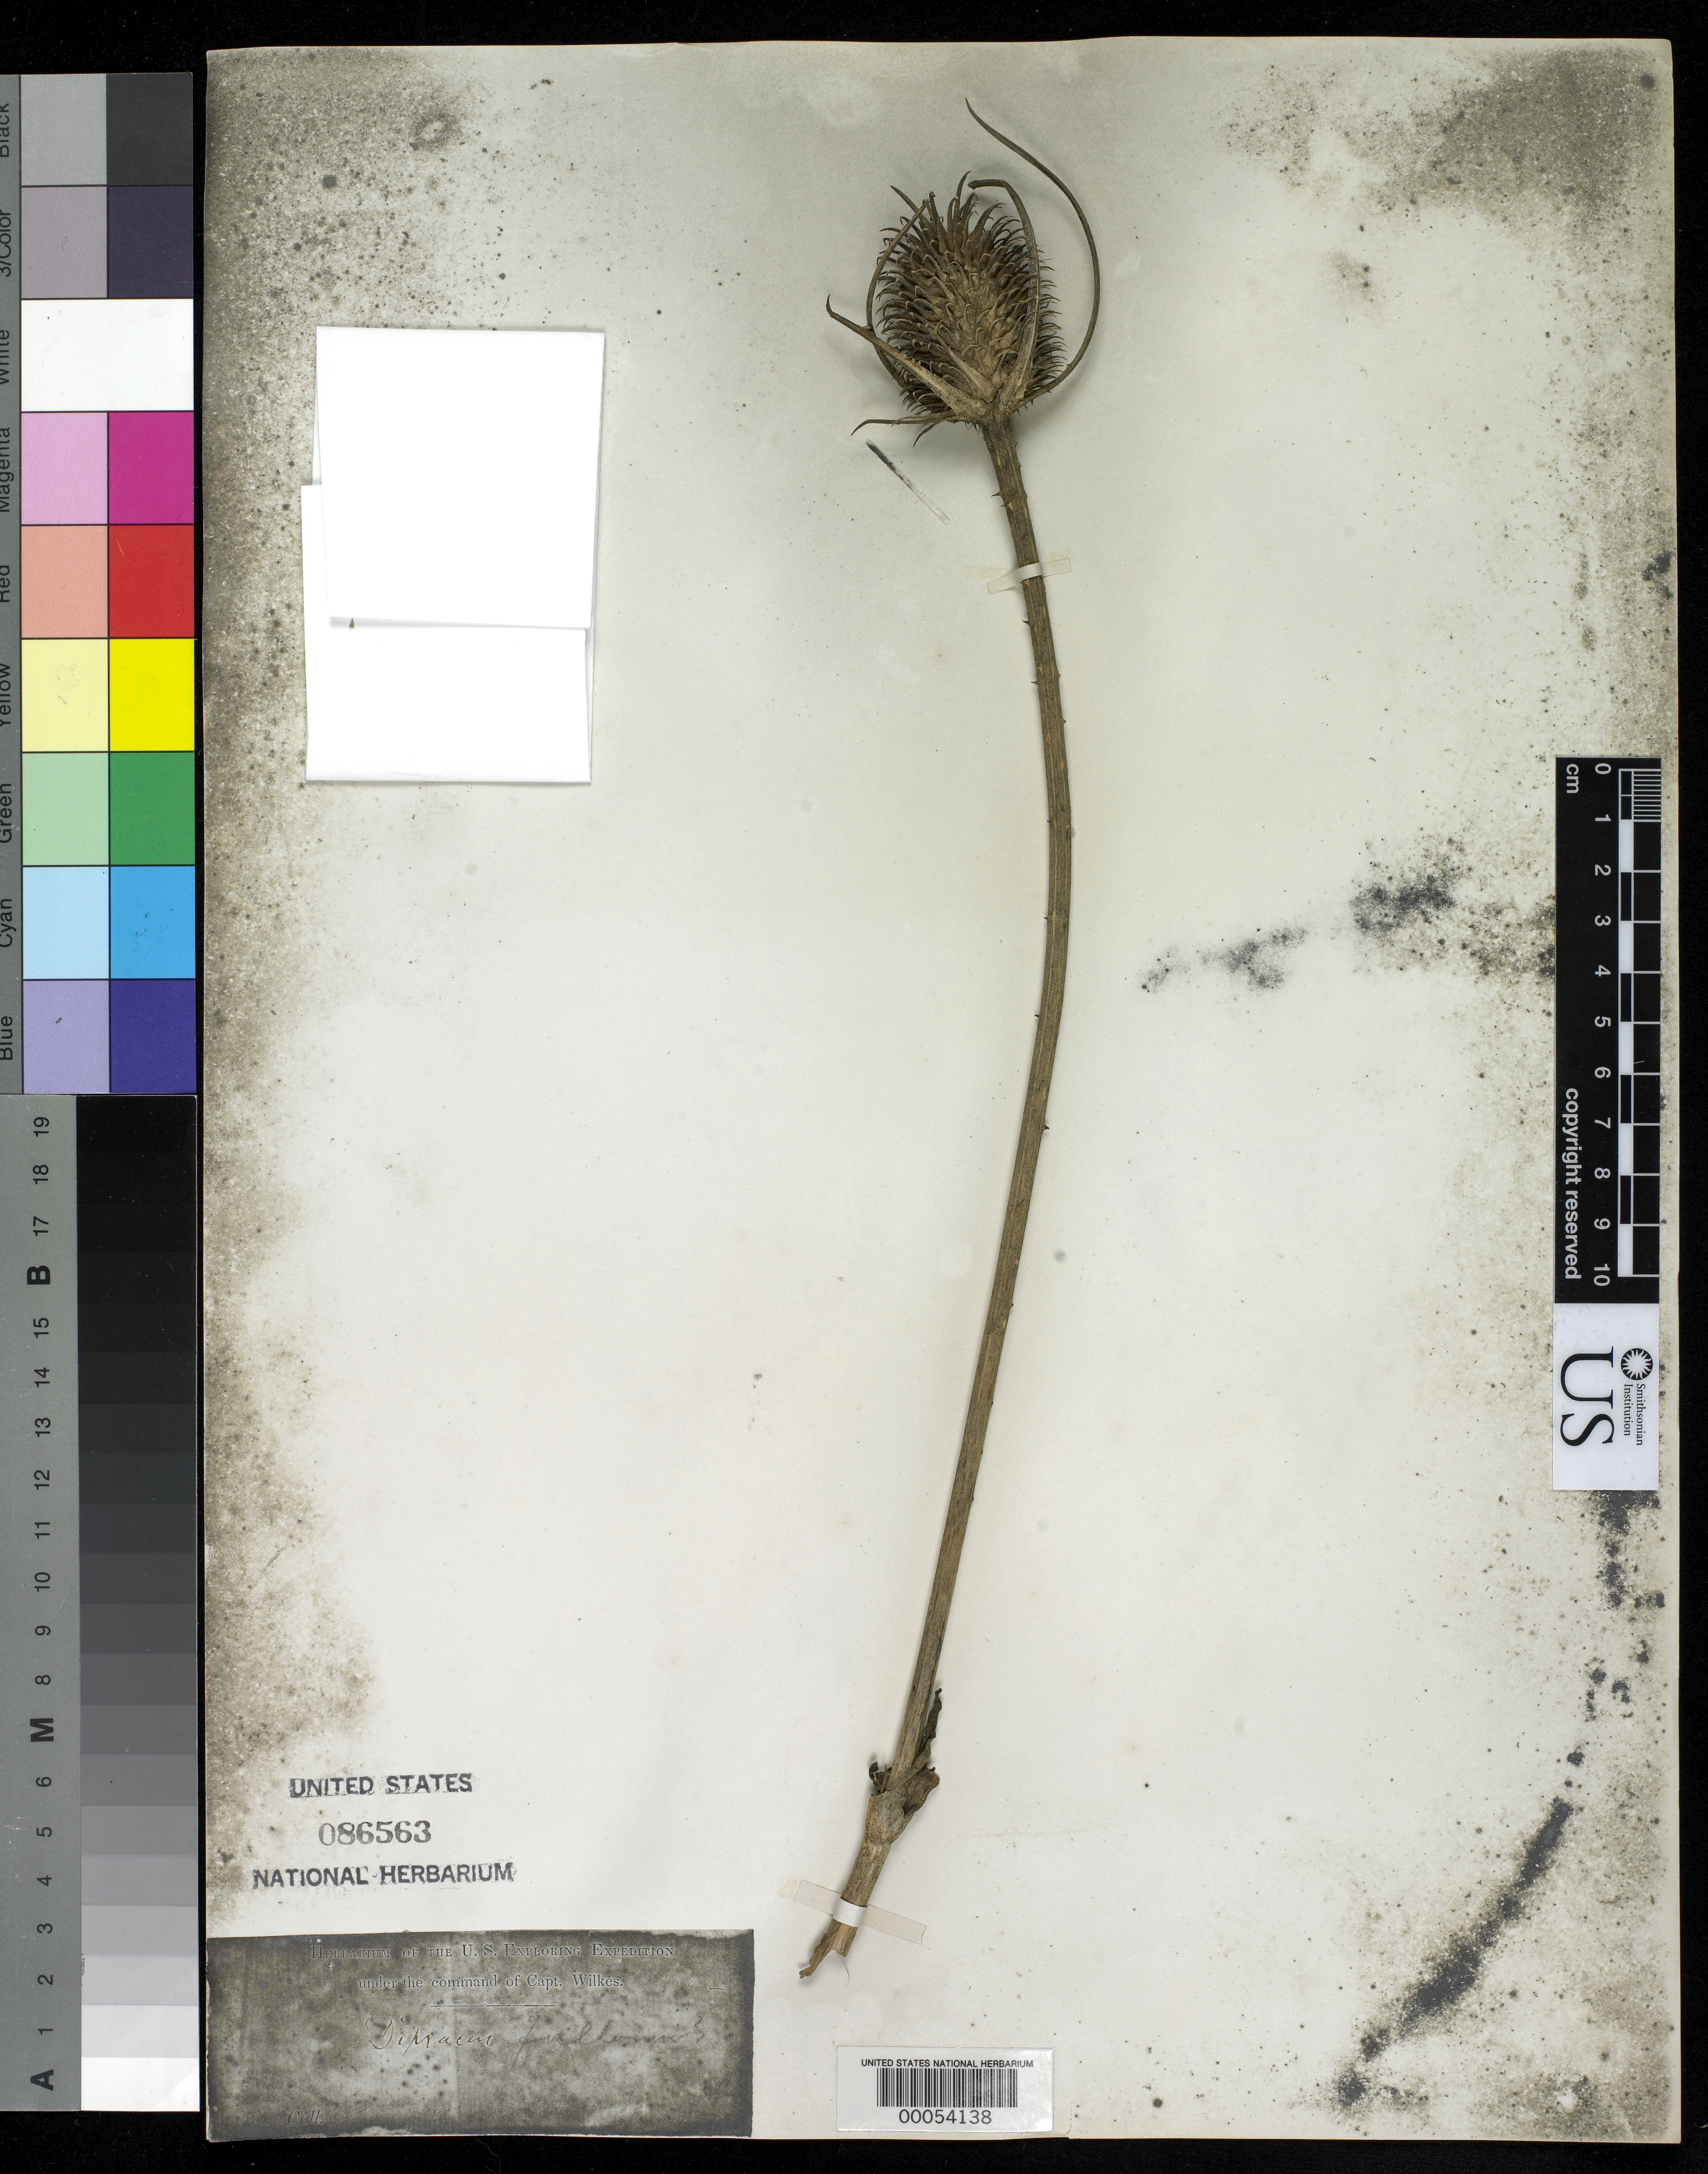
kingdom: Plantae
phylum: Tracheophyta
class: Magnoliopsida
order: Dipsacales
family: Caprifoliaceae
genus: Dipsacus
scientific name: Dipsacus fullonum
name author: L.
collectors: Wilkes Explor. Exped.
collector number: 150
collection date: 1838/1842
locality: No locality information. Presumed to be a United States collection.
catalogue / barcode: US 86563